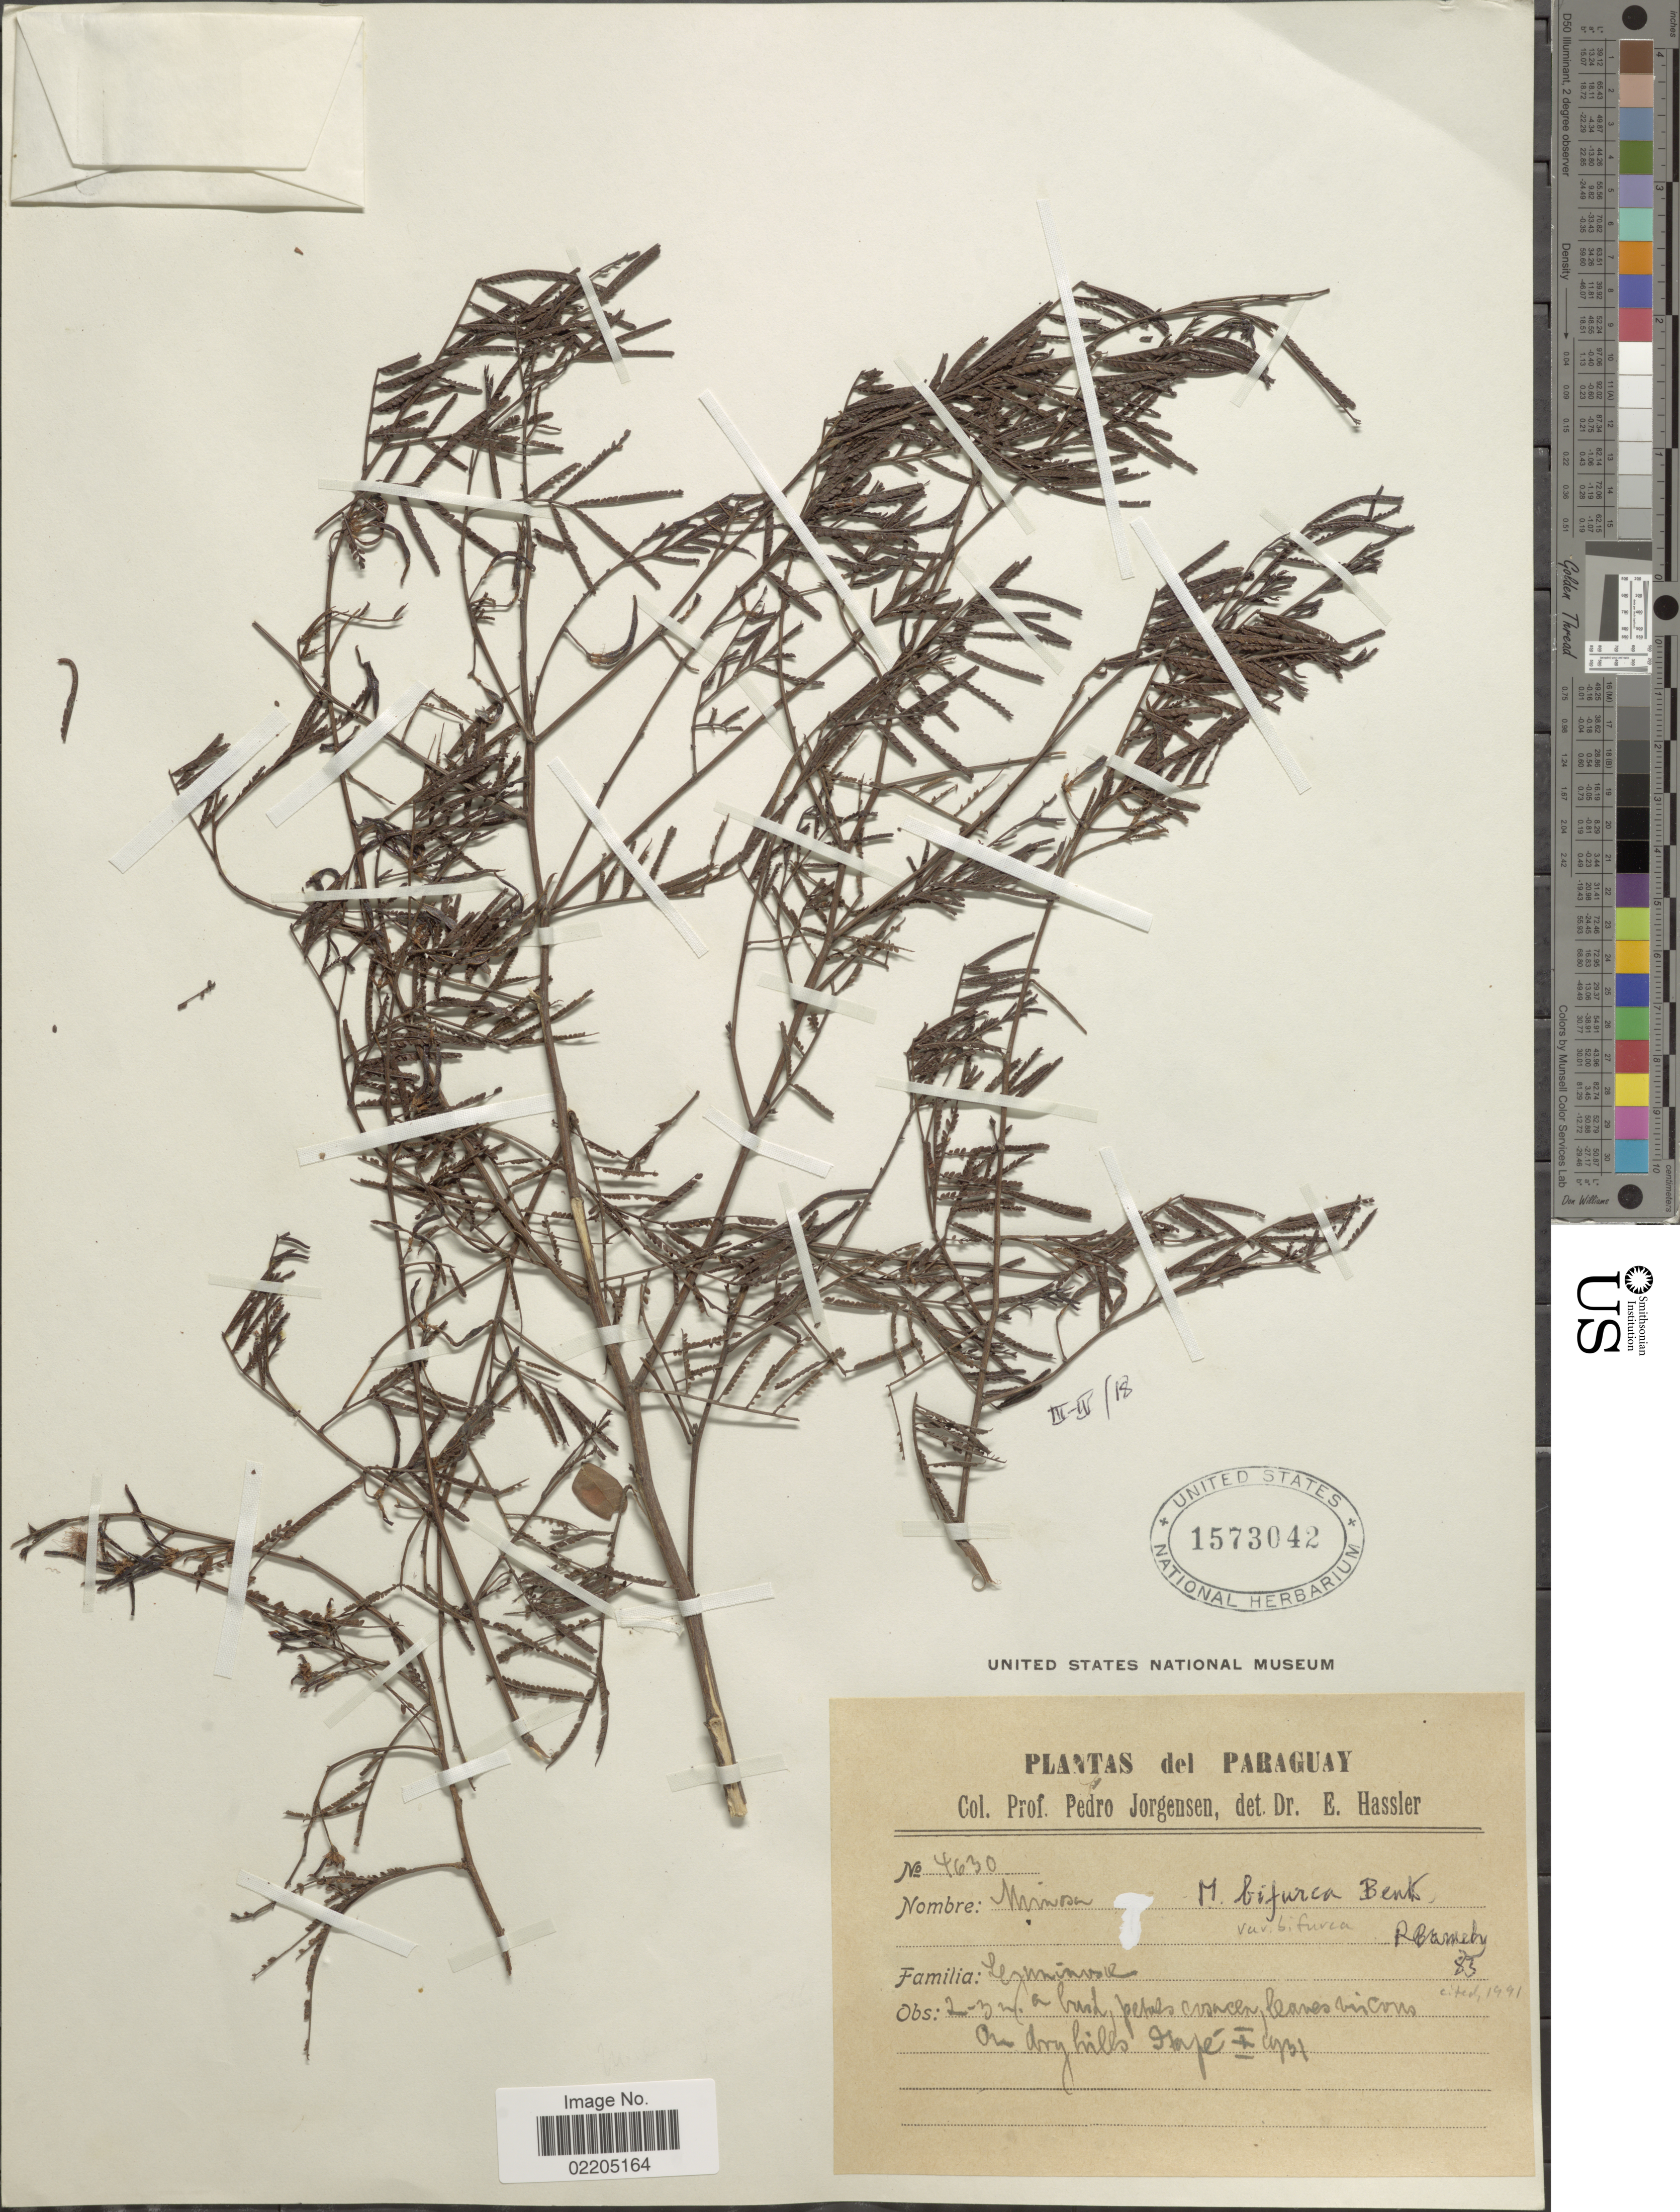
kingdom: Plantae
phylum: Tracheophyta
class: Magnoliopsida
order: Fabales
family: Fabaceae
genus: Mimosa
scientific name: Mimosa bifurca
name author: Benth.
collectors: P. Jörgensen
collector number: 4630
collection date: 1931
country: Paraguay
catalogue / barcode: US 1573042